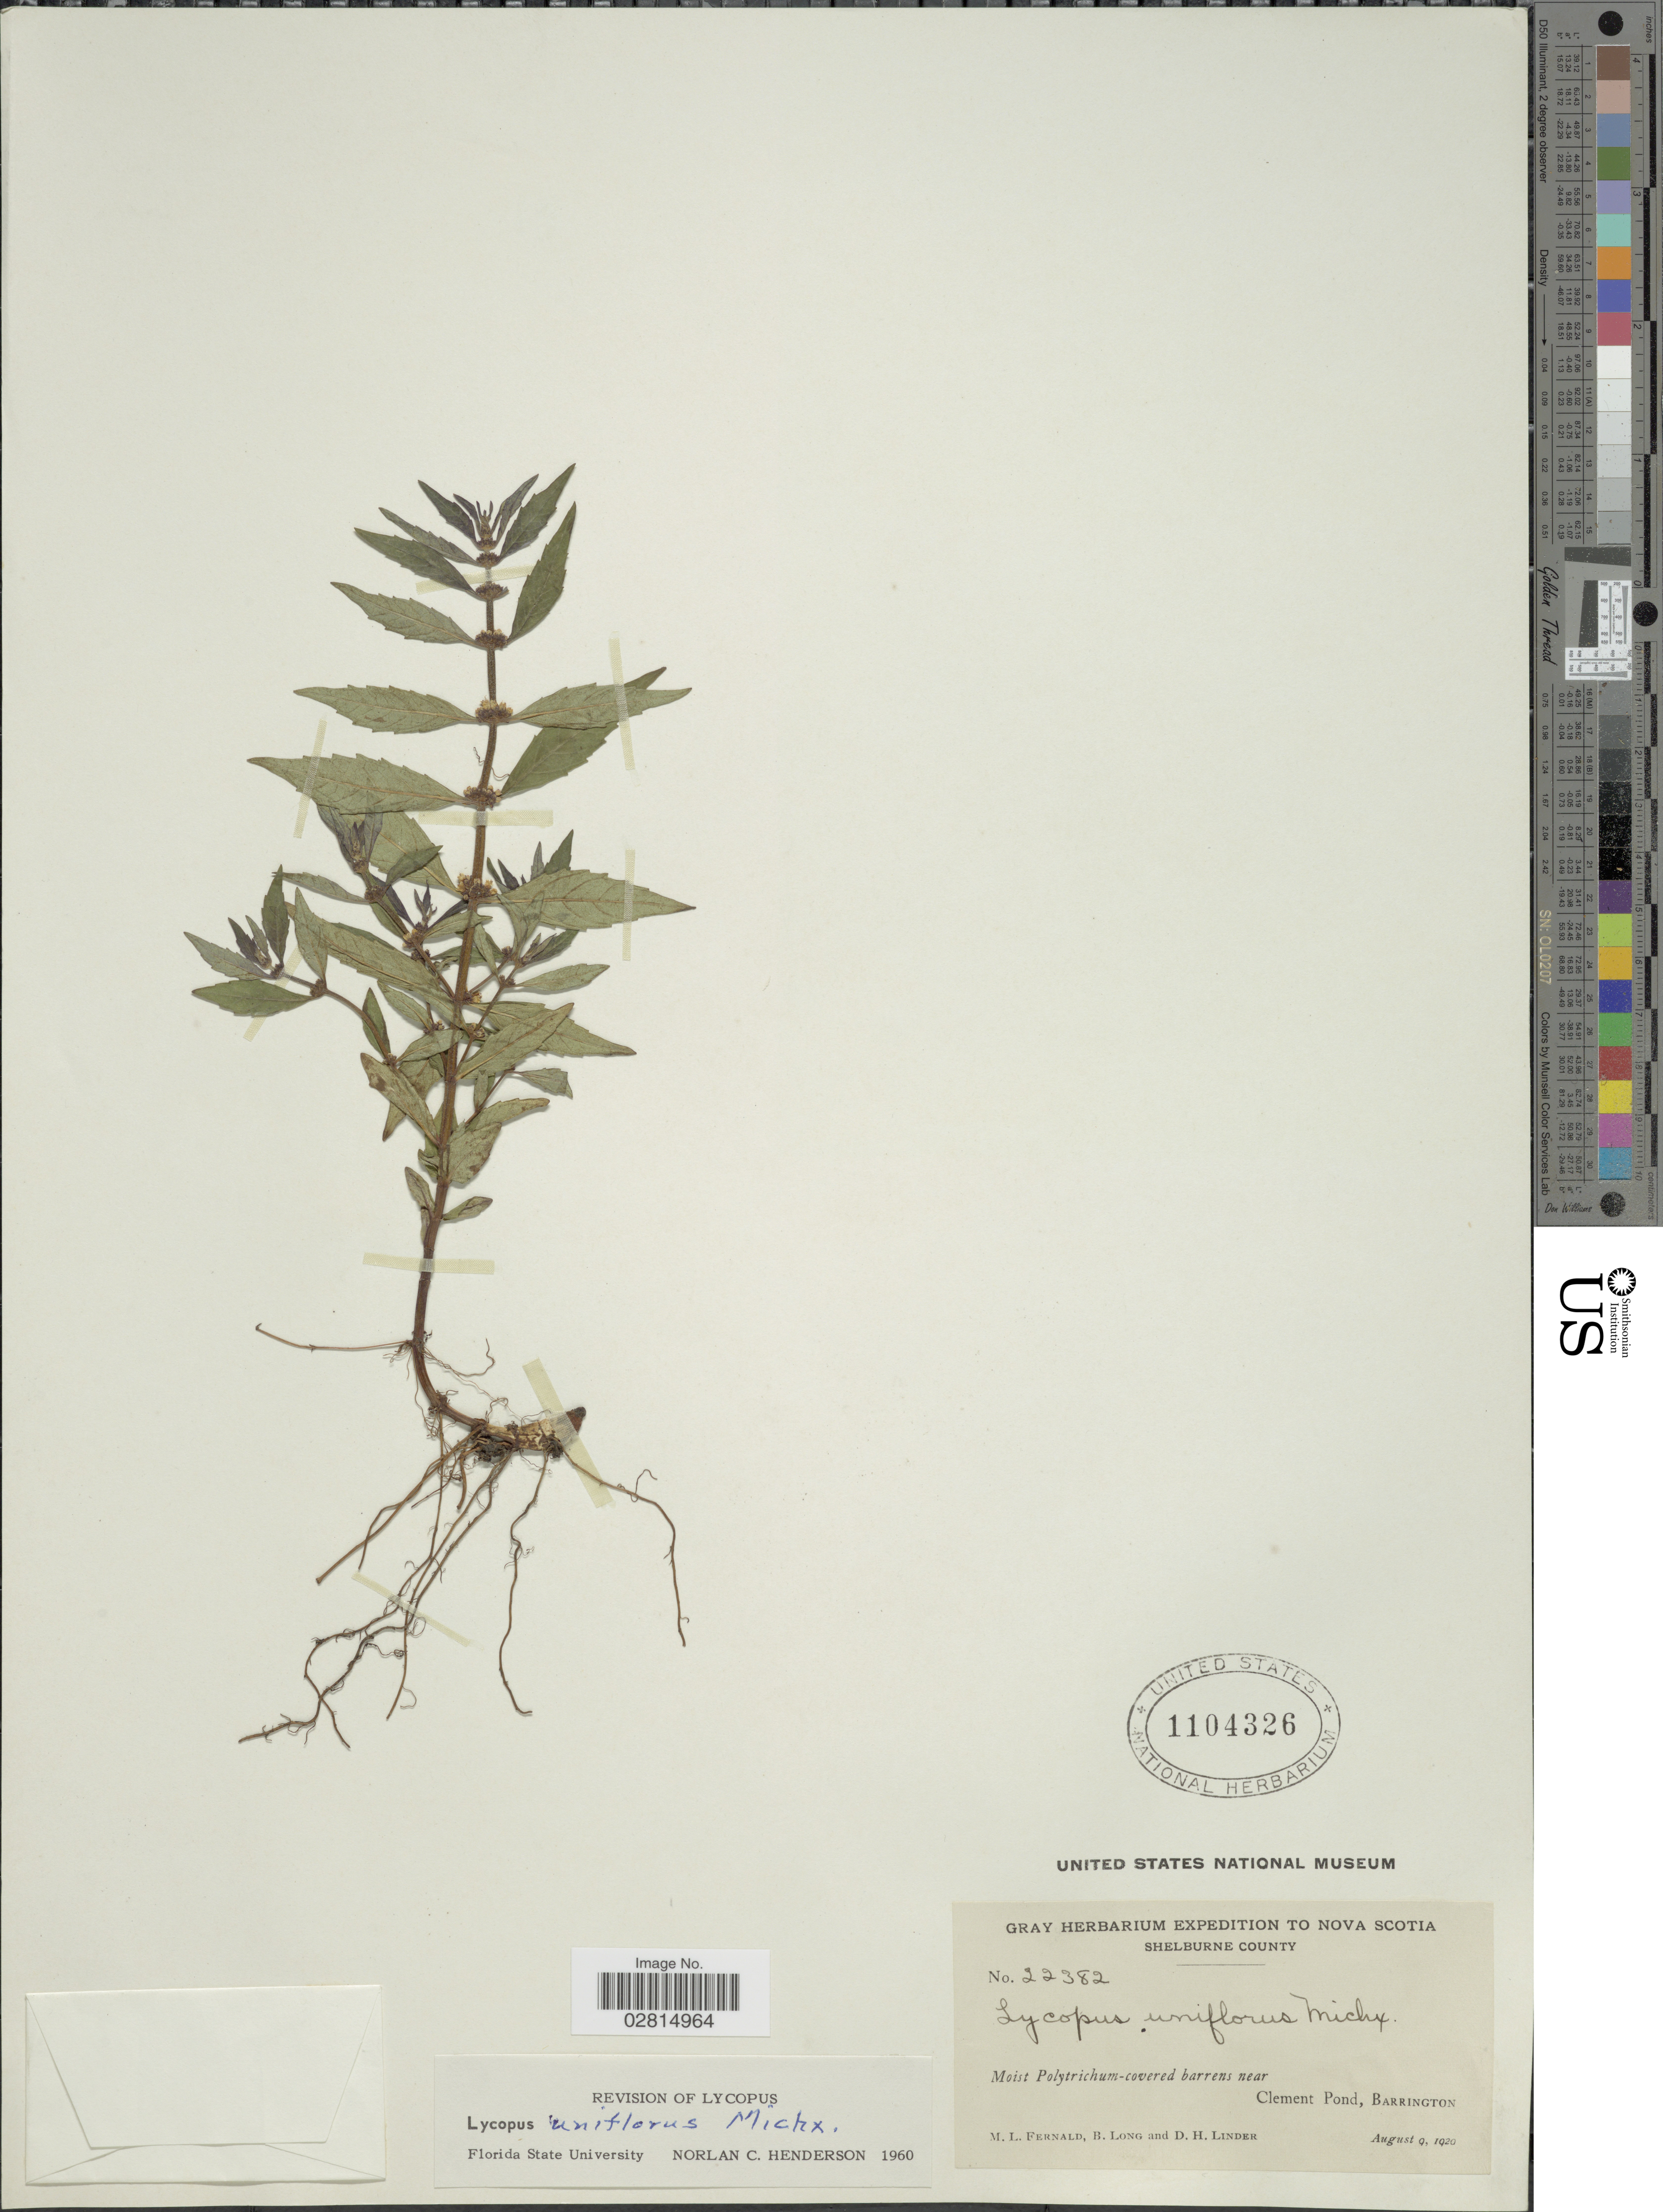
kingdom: Plantae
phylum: Tracheophyta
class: Magnoliopsida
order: Lamiales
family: Lamiaceae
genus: Lycopus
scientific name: Lycopus uniflorus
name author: Michx.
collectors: M. L. Fernald, B. Long & D. Linder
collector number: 22382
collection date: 1920-08-09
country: Canada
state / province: Nova Scotia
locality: Shelburne County, Clement Pond, Barrington.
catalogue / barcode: US 1104326